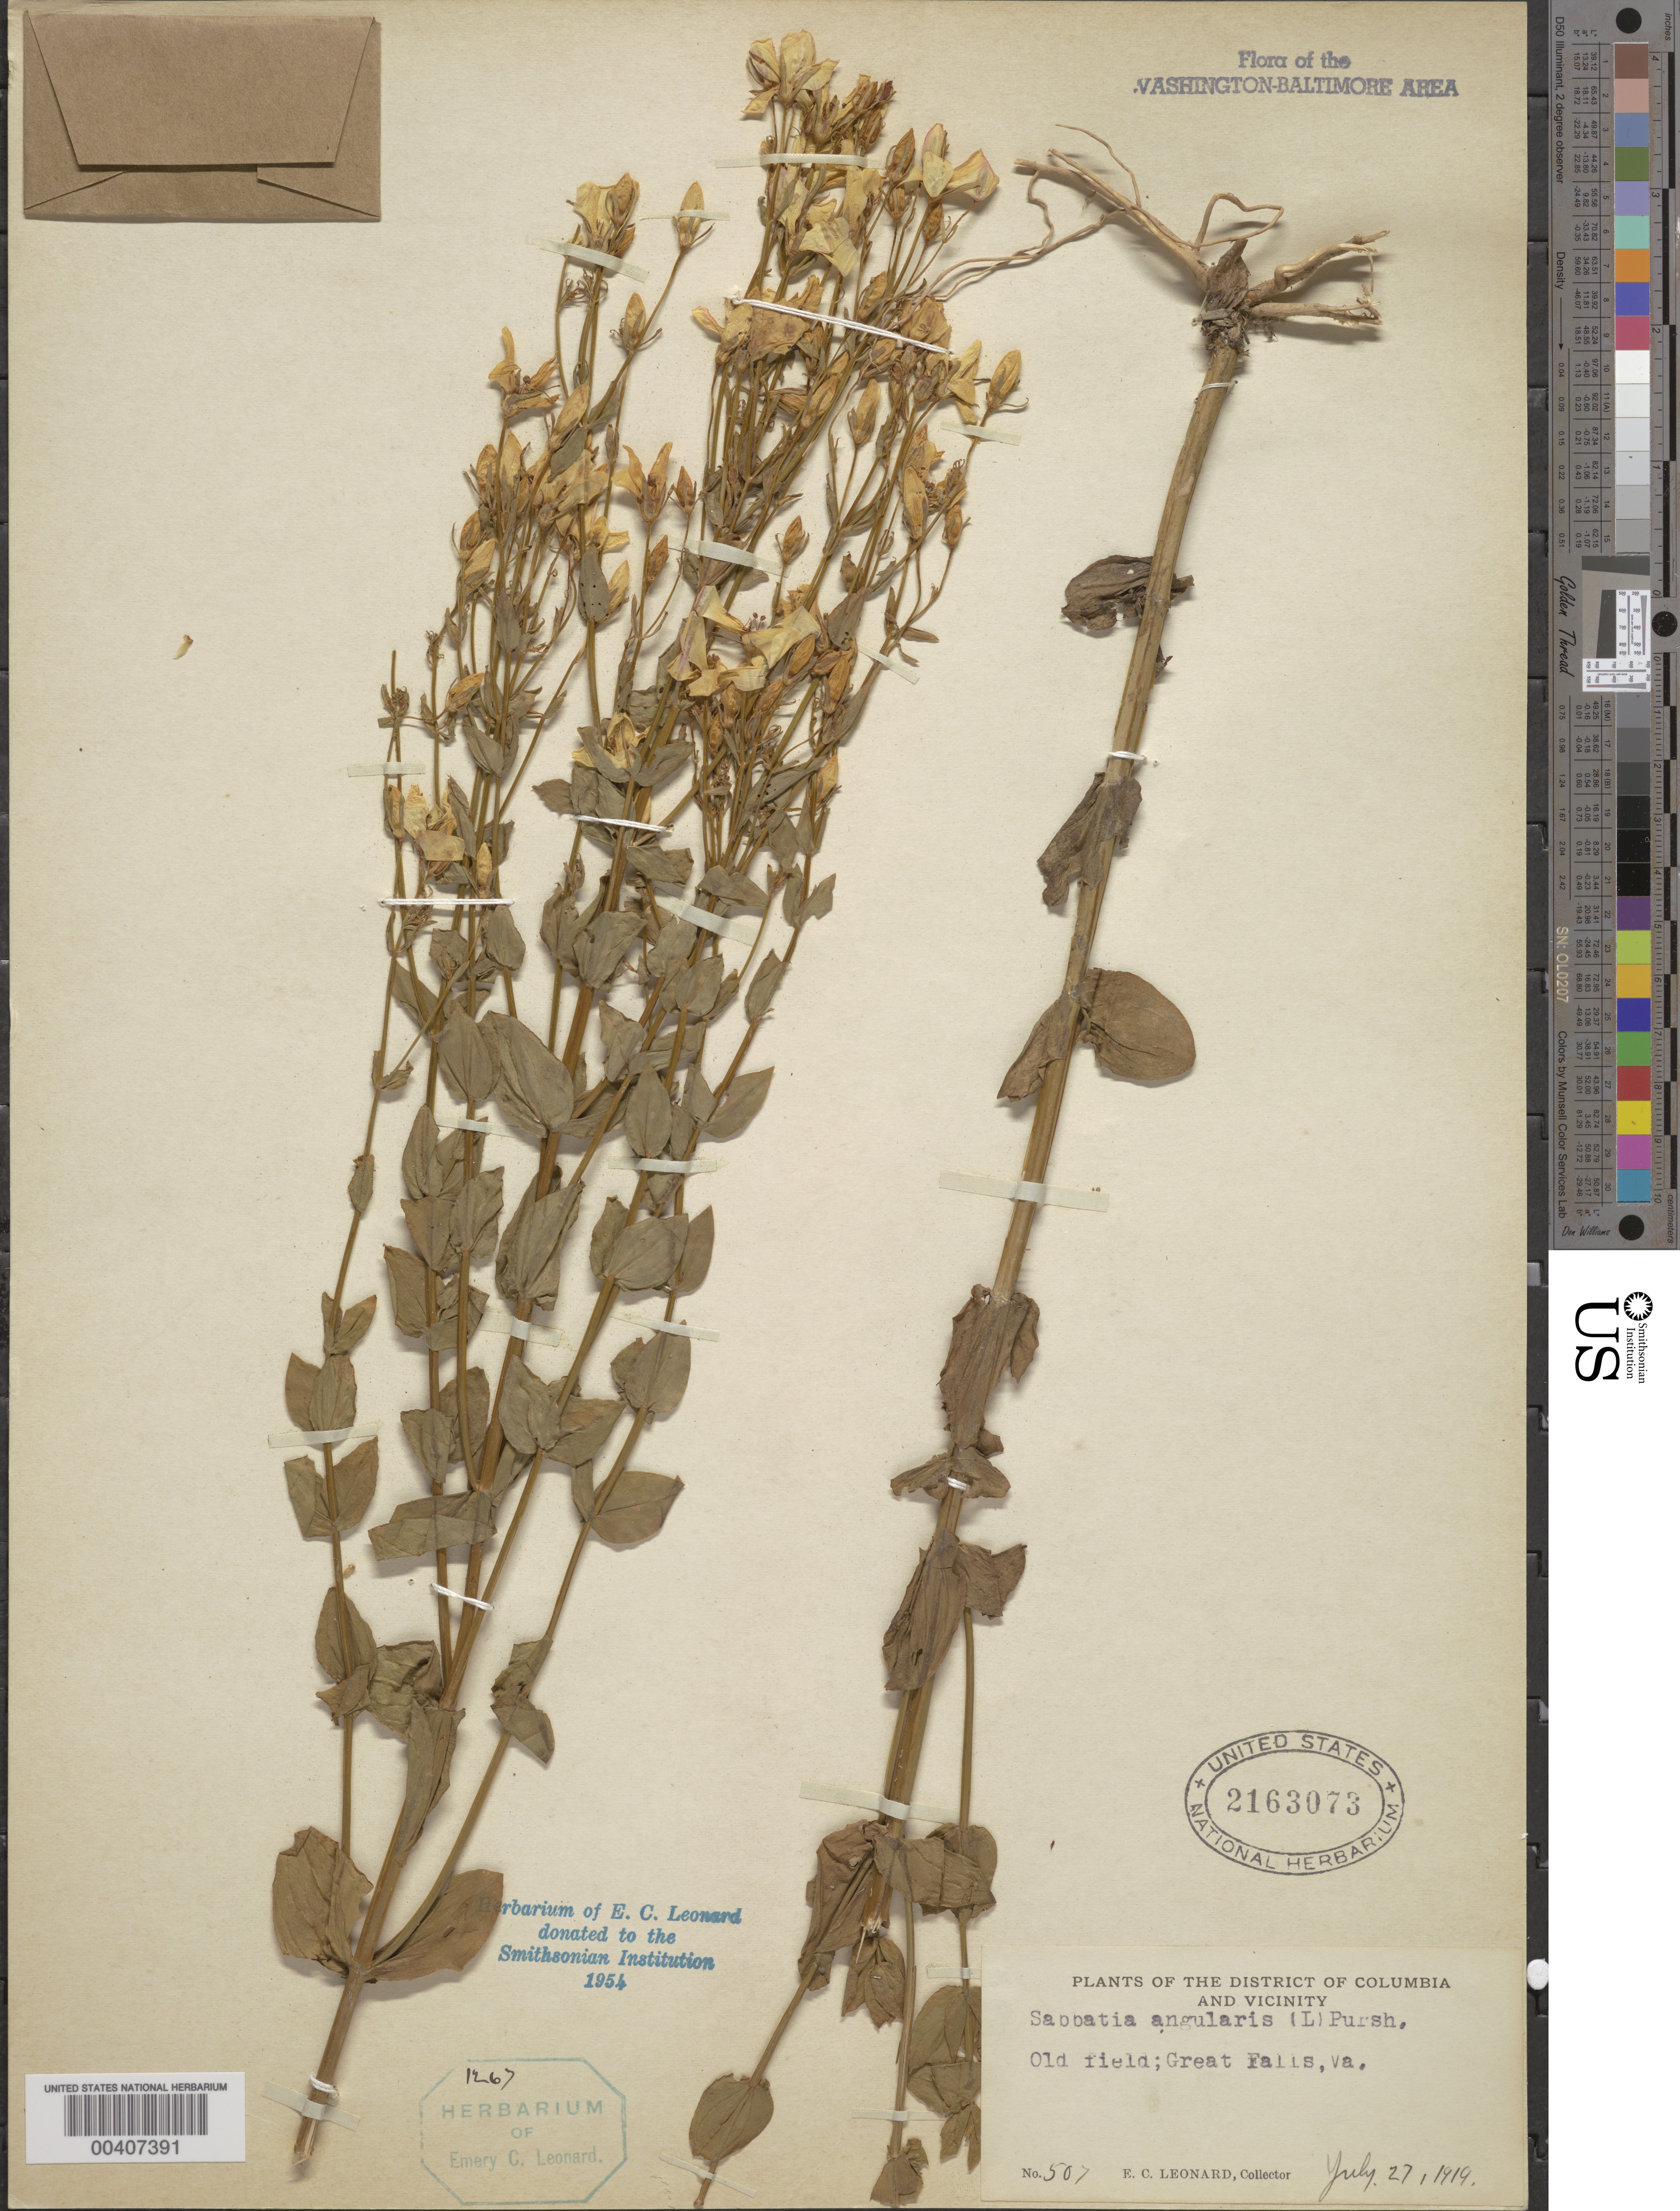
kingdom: Plantae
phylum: Tracheophyta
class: Magnoliopsida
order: Gentianales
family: Gentianaceae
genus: Sabatia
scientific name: Sabatia angularis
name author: (L.) Pursh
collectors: E. C. Leonard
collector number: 507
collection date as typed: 27 Jul 1919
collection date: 1919-07-27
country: United States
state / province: Virginia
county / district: Fairfax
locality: Great Falls C. and O. Canal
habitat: Old field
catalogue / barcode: US 2163073